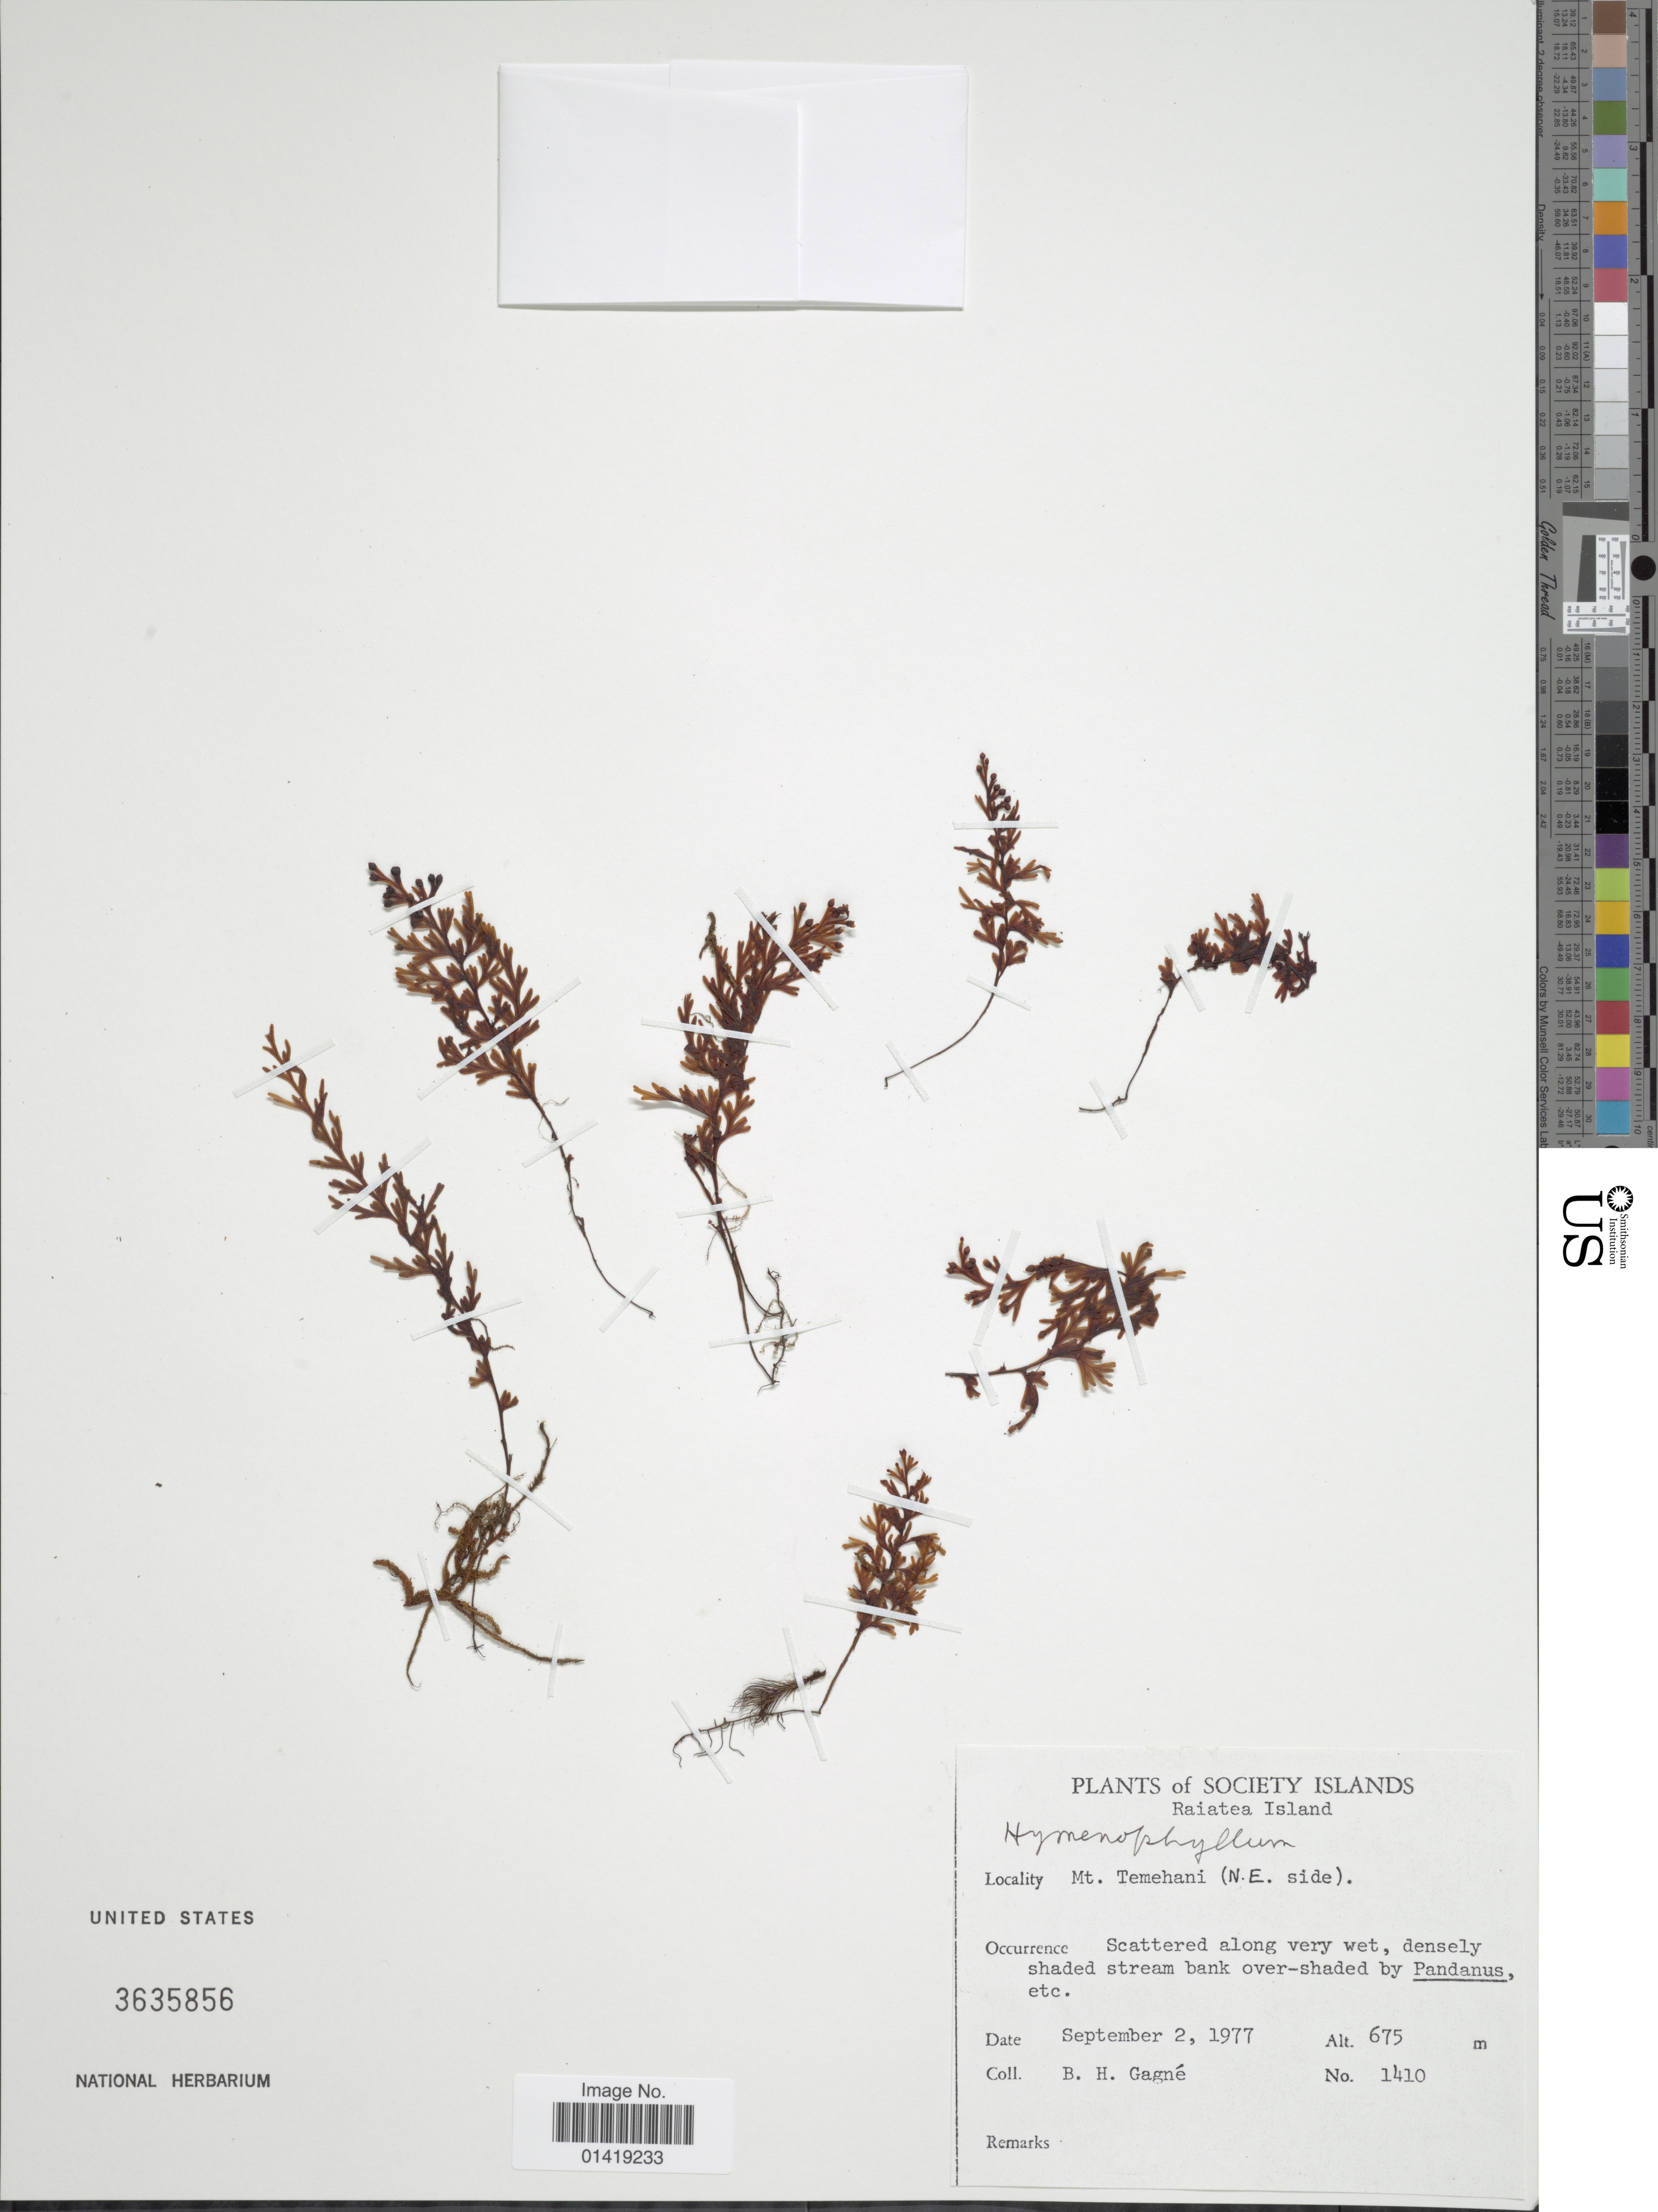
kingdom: Plantae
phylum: Tracheophyta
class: Polypodiopsida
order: Hymenophyllales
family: Hymenophyllaceae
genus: Hymenophyllum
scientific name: Hymenophyllum polyanthos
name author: (Sw.) Sw.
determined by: Florence, J.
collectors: B. H. Gagné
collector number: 1410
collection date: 1977-09-02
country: French Polynesia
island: Raiatea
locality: Raiatea Island Mt. Temehani N.E. side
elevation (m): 675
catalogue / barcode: US 3635856